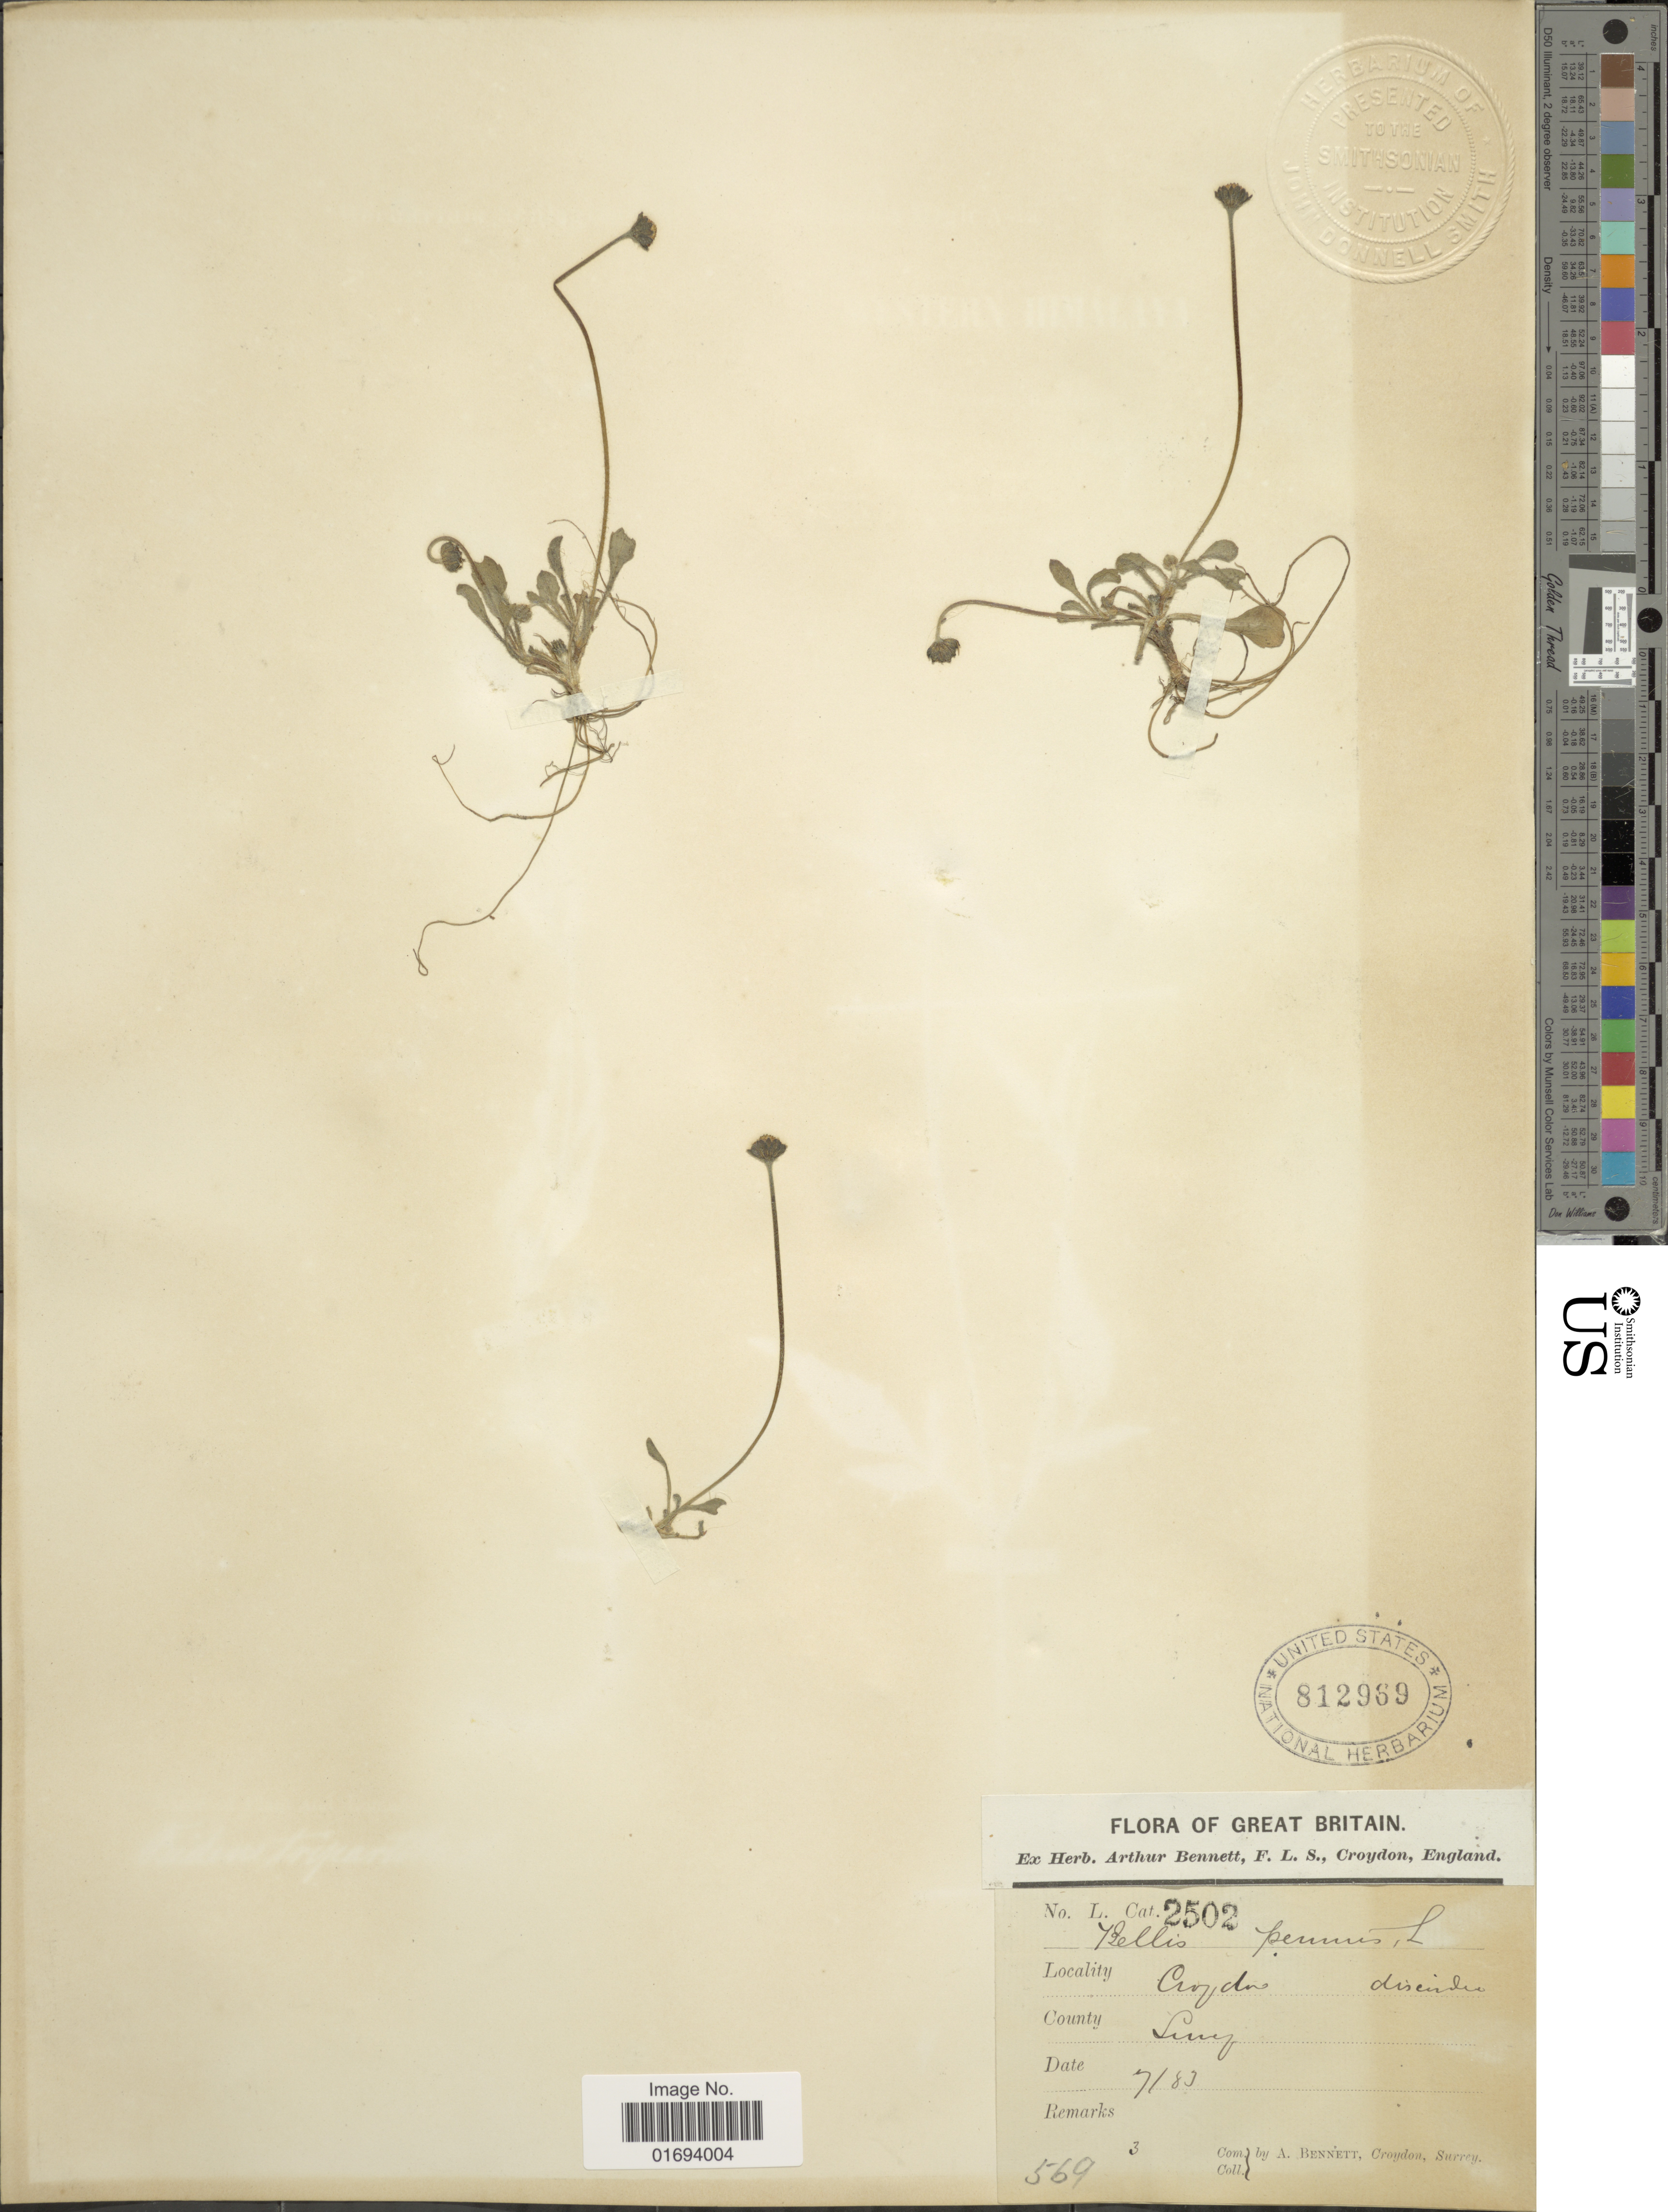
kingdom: Plantae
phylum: Tracheophyta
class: Magnoliopsida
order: Asterales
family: Asteraceae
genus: Bellis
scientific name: Bellis perennis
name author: L.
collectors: A. Bennett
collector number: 569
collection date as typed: Transcribed d/m/y: /7/83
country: United Kingdom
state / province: England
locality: Croydon, Surrey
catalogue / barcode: US 812969